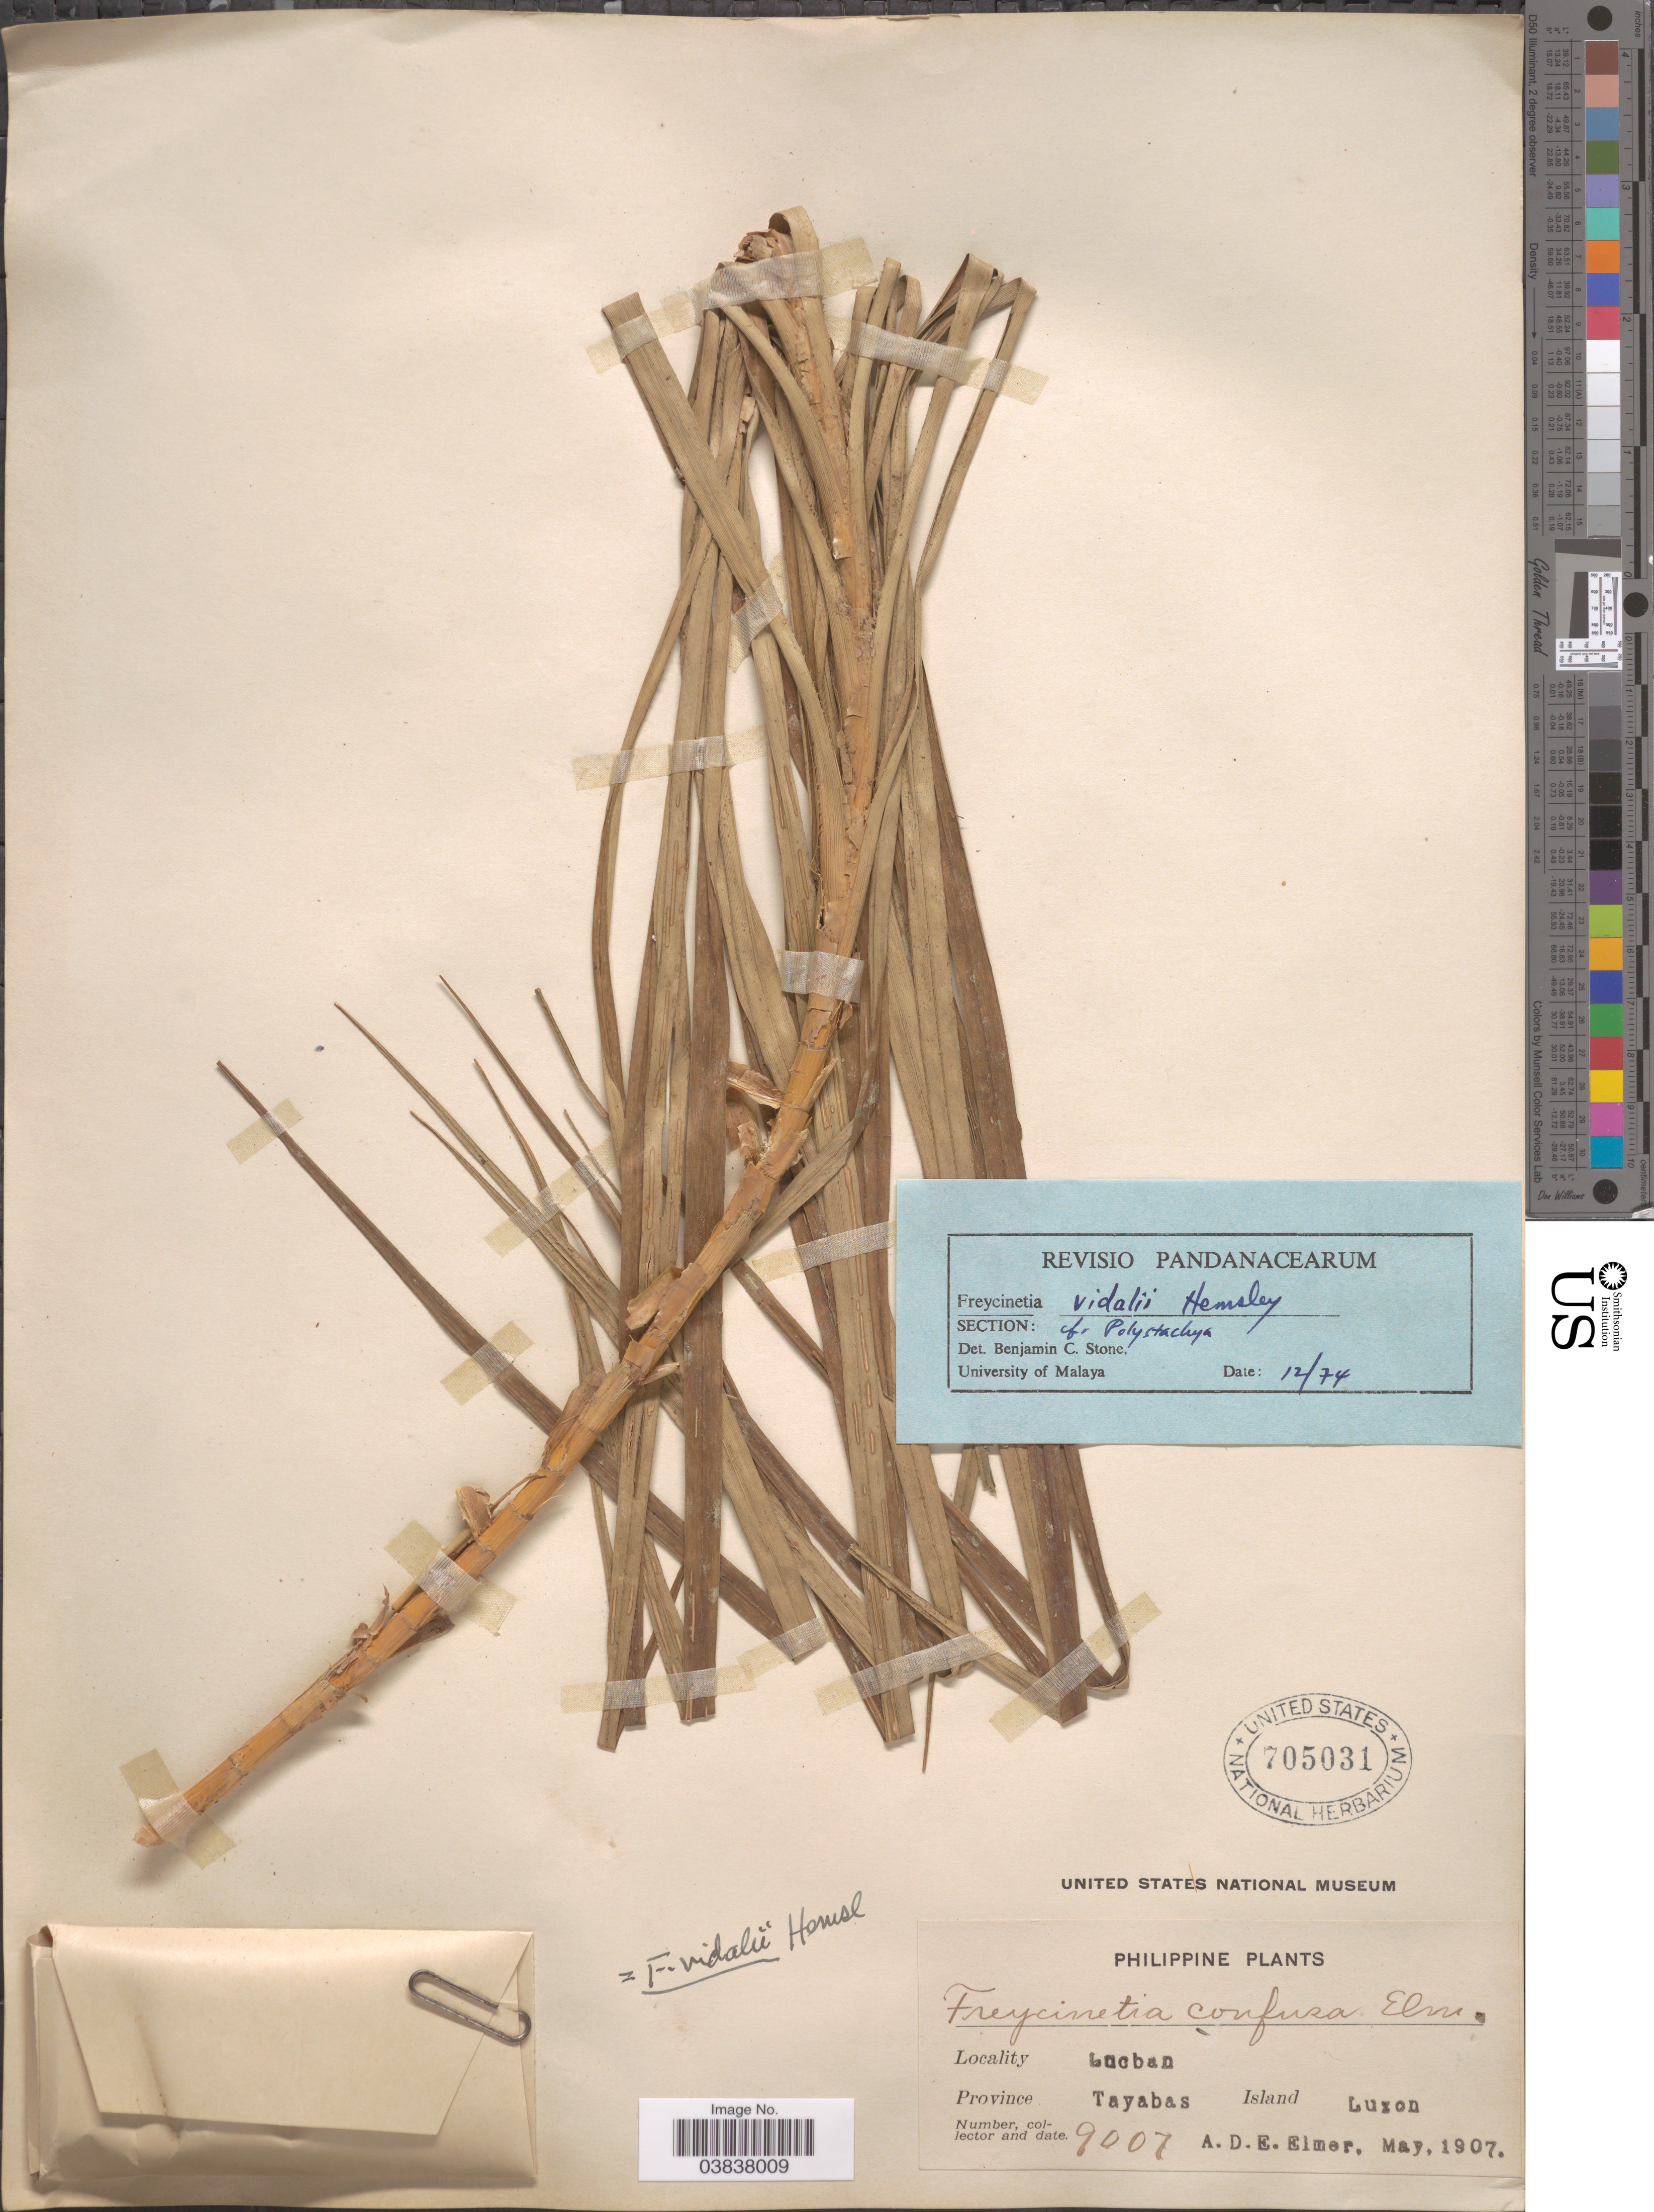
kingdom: Plantae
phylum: Tracheophyta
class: Liliopsida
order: Pandanales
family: Pandanaceae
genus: Freycinetia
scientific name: Freycinetia vidalii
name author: Hemsl.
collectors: A. D. E. Elmer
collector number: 9007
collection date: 1907-05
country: Philippines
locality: Lucban, Province Tayabas, Island Luzon.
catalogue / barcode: US 705031